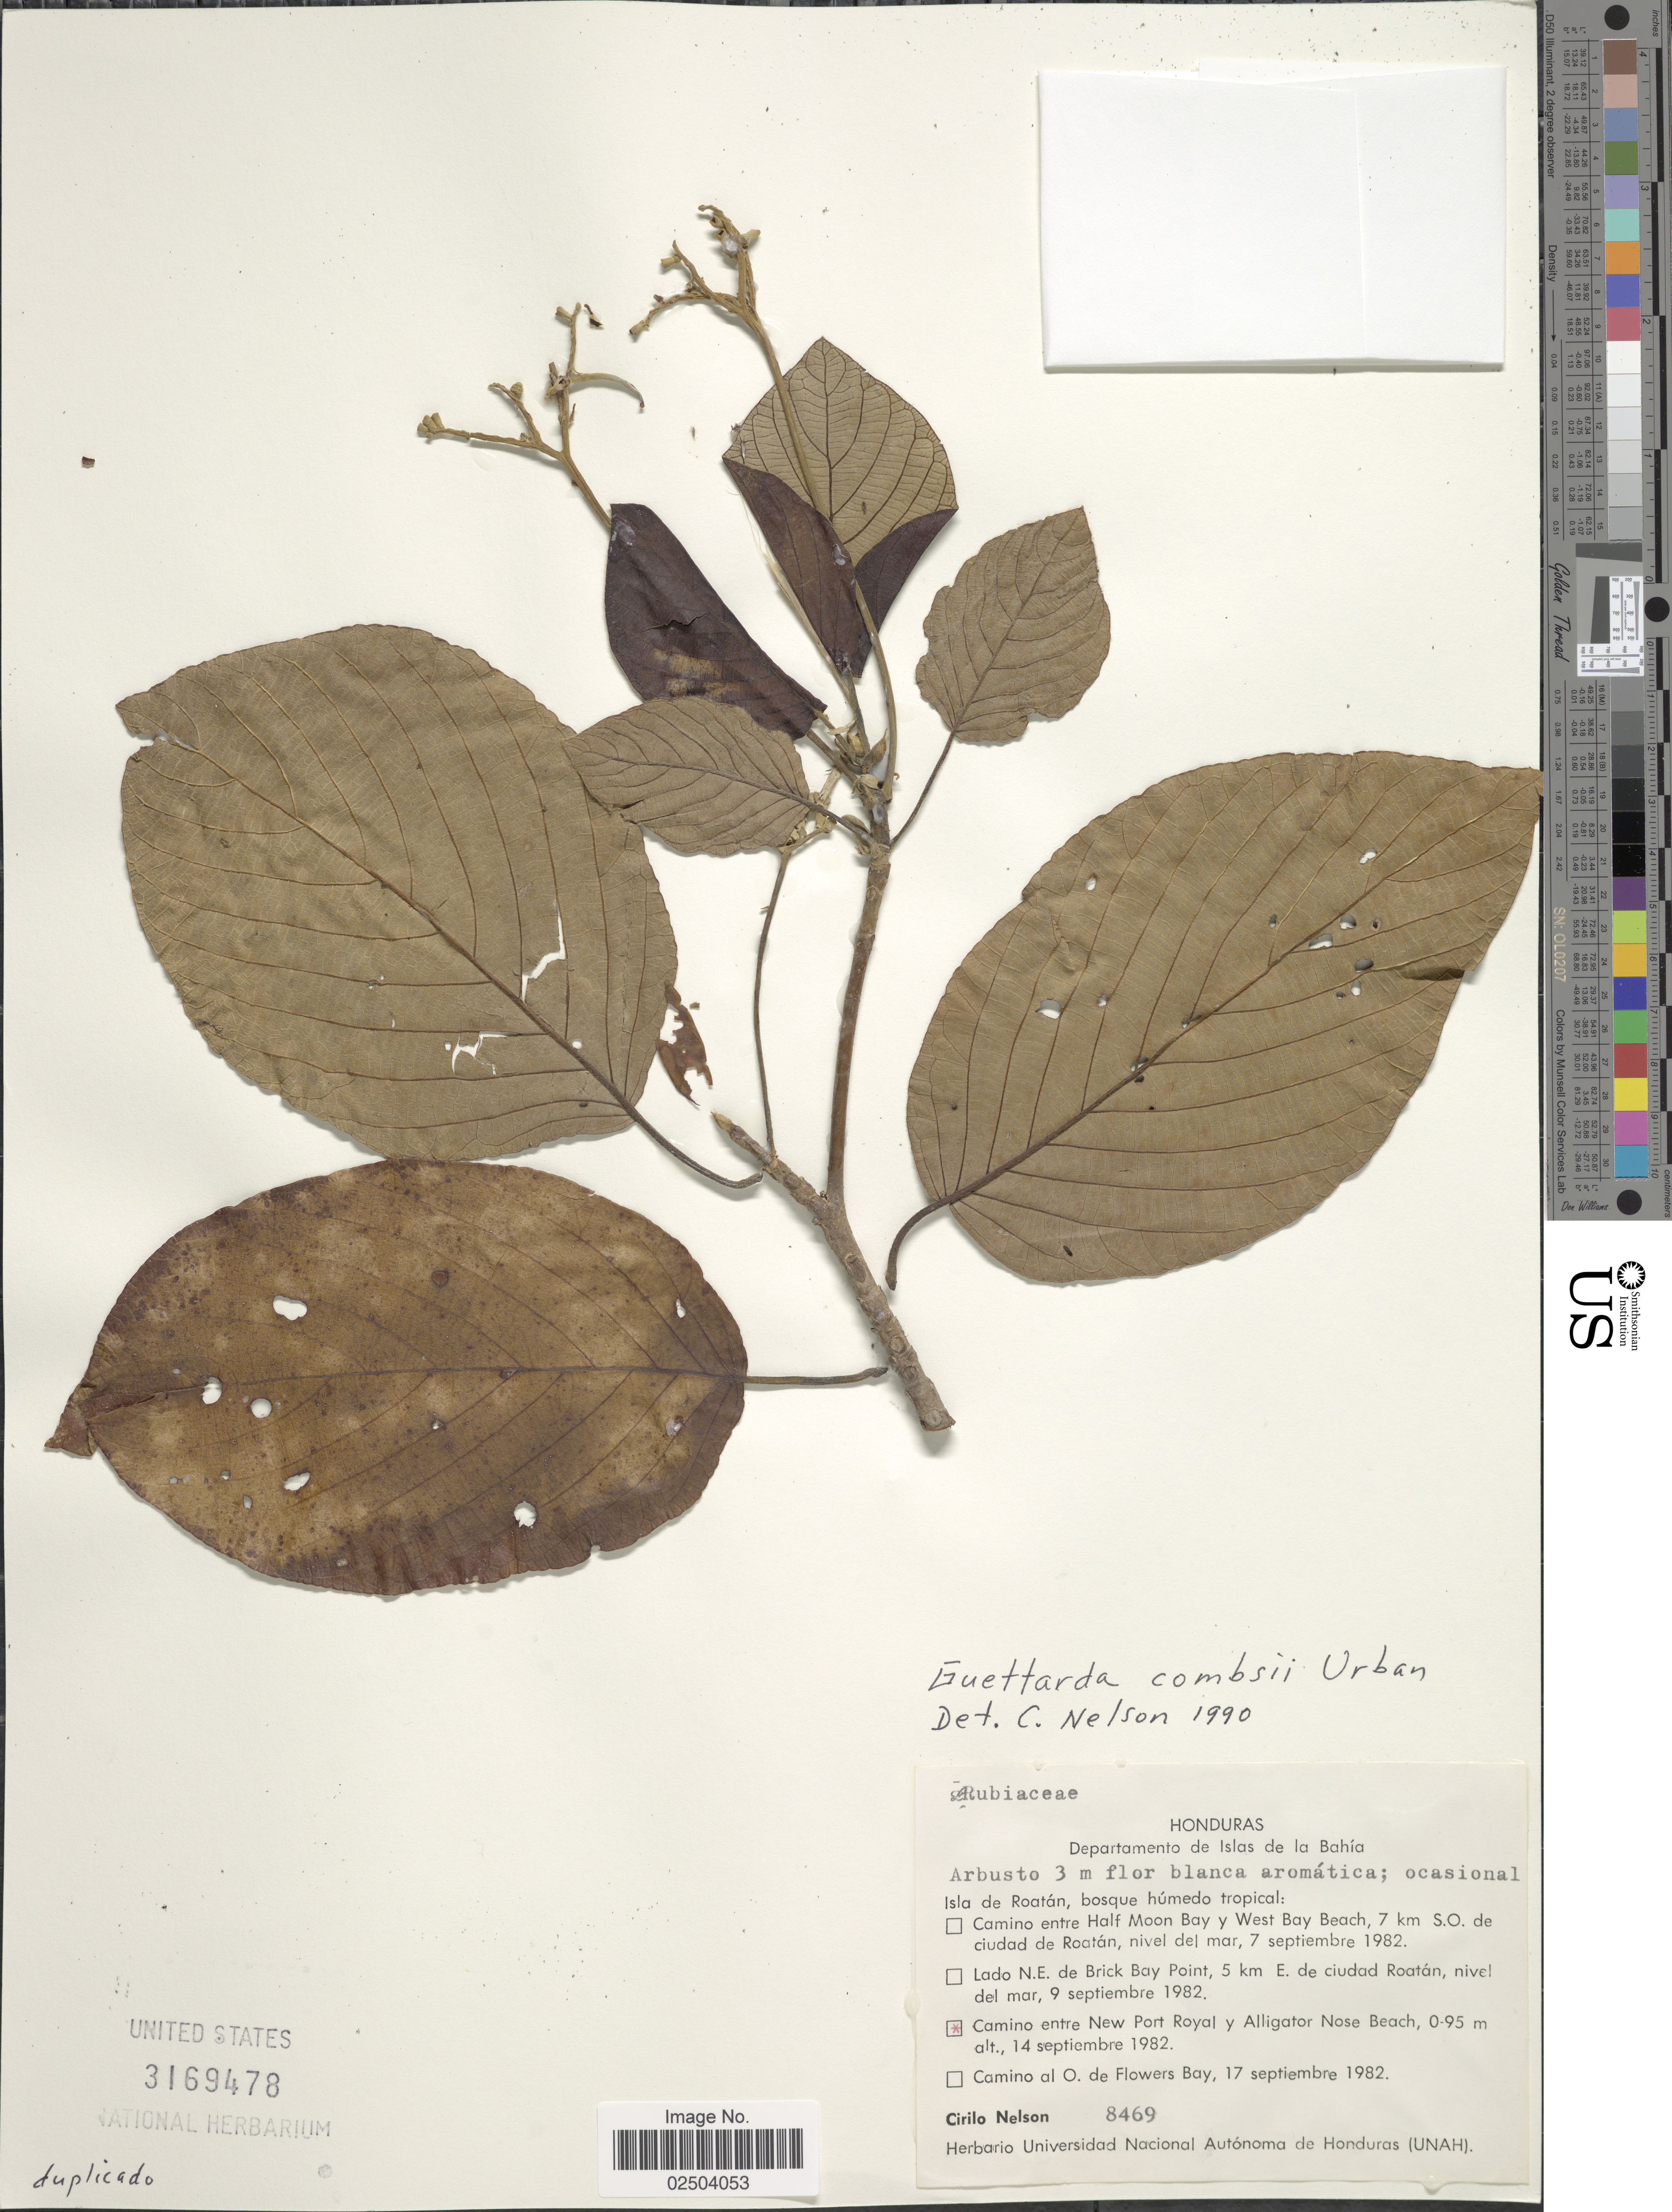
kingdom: Plantae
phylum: Tracheophyta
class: Magnoliopsida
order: Gentianales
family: Rubiaceae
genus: Guettarda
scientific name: Guettarda combsii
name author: Urb.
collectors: C. Nelson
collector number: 8469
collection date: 1982-09-14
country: Honduras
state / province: Islas de la Bahía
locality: Departamento de Islas de la Bahia. Camino entre New Port Royal y Alligator Nose Beach.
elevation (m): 0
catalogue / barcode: US 3169478